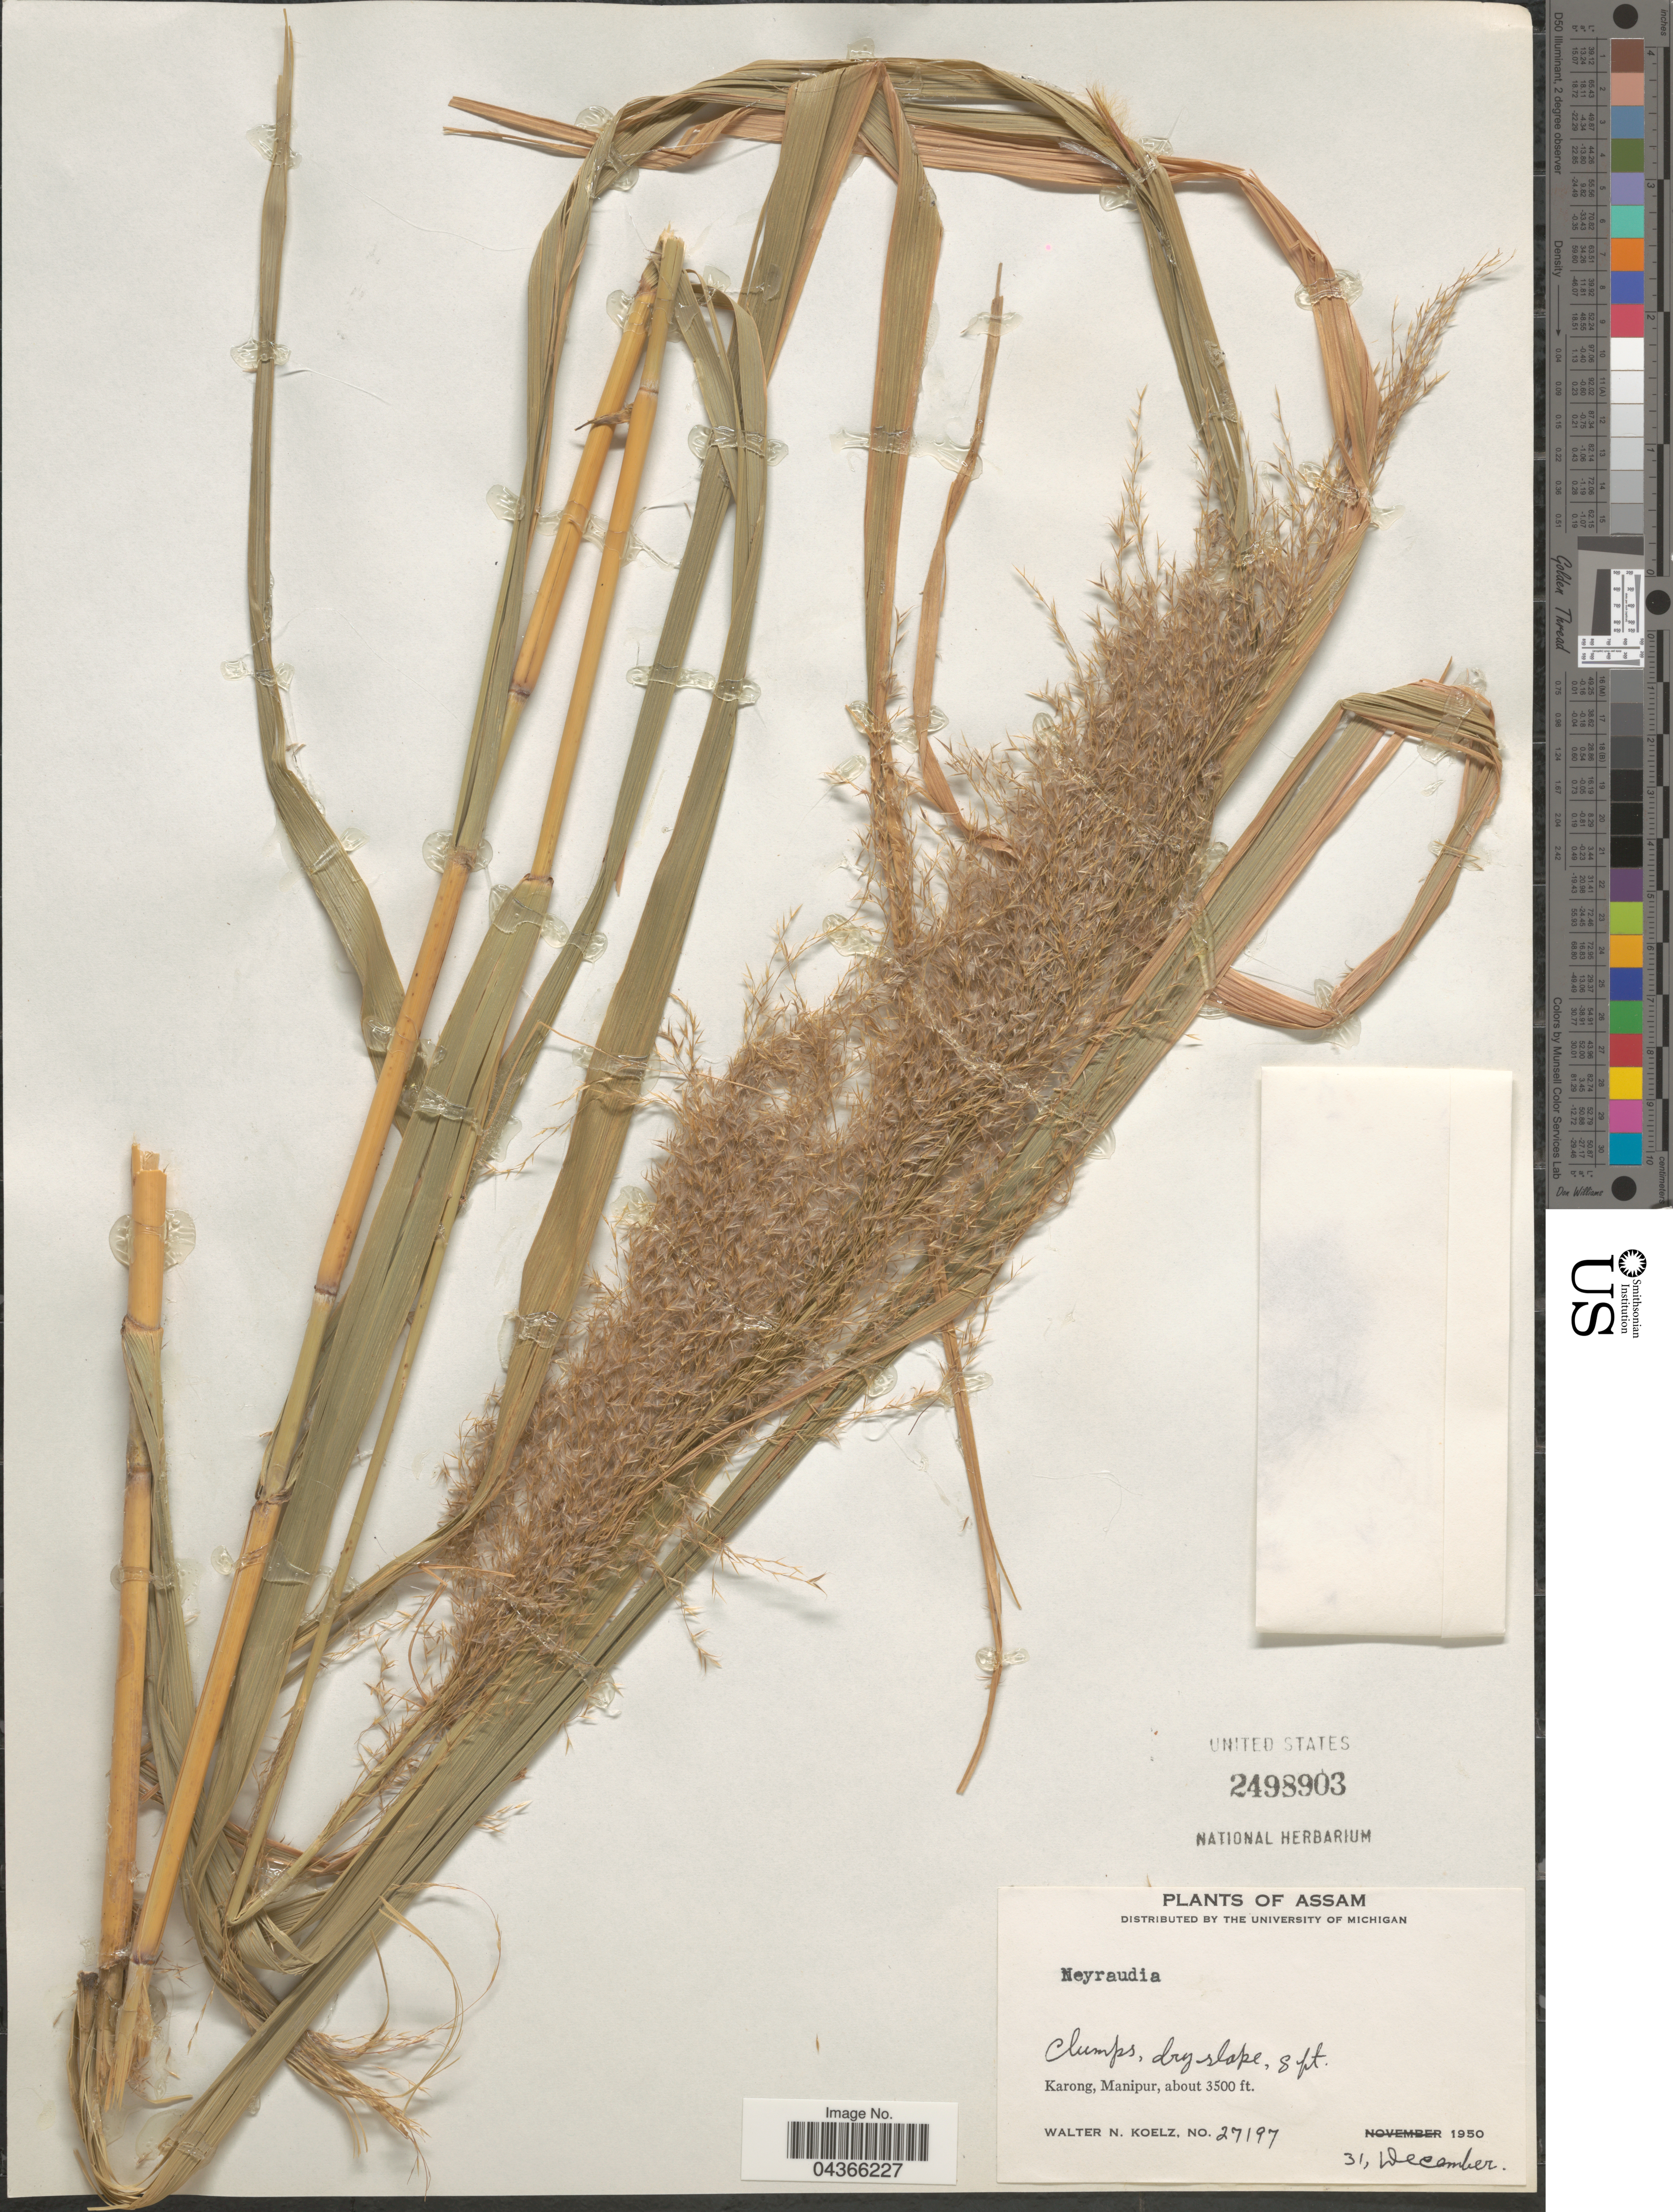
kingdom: Plantae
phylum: Tracheophyta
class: Liliopsida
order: Poales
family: Poaceae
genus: Neyraudia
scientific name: Neyraudia sp.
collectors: W. N. Koelz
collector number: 27197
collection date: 1950-12-31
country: India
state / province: Manipur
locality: Karong.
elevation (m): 1067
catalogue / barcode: US 2498903